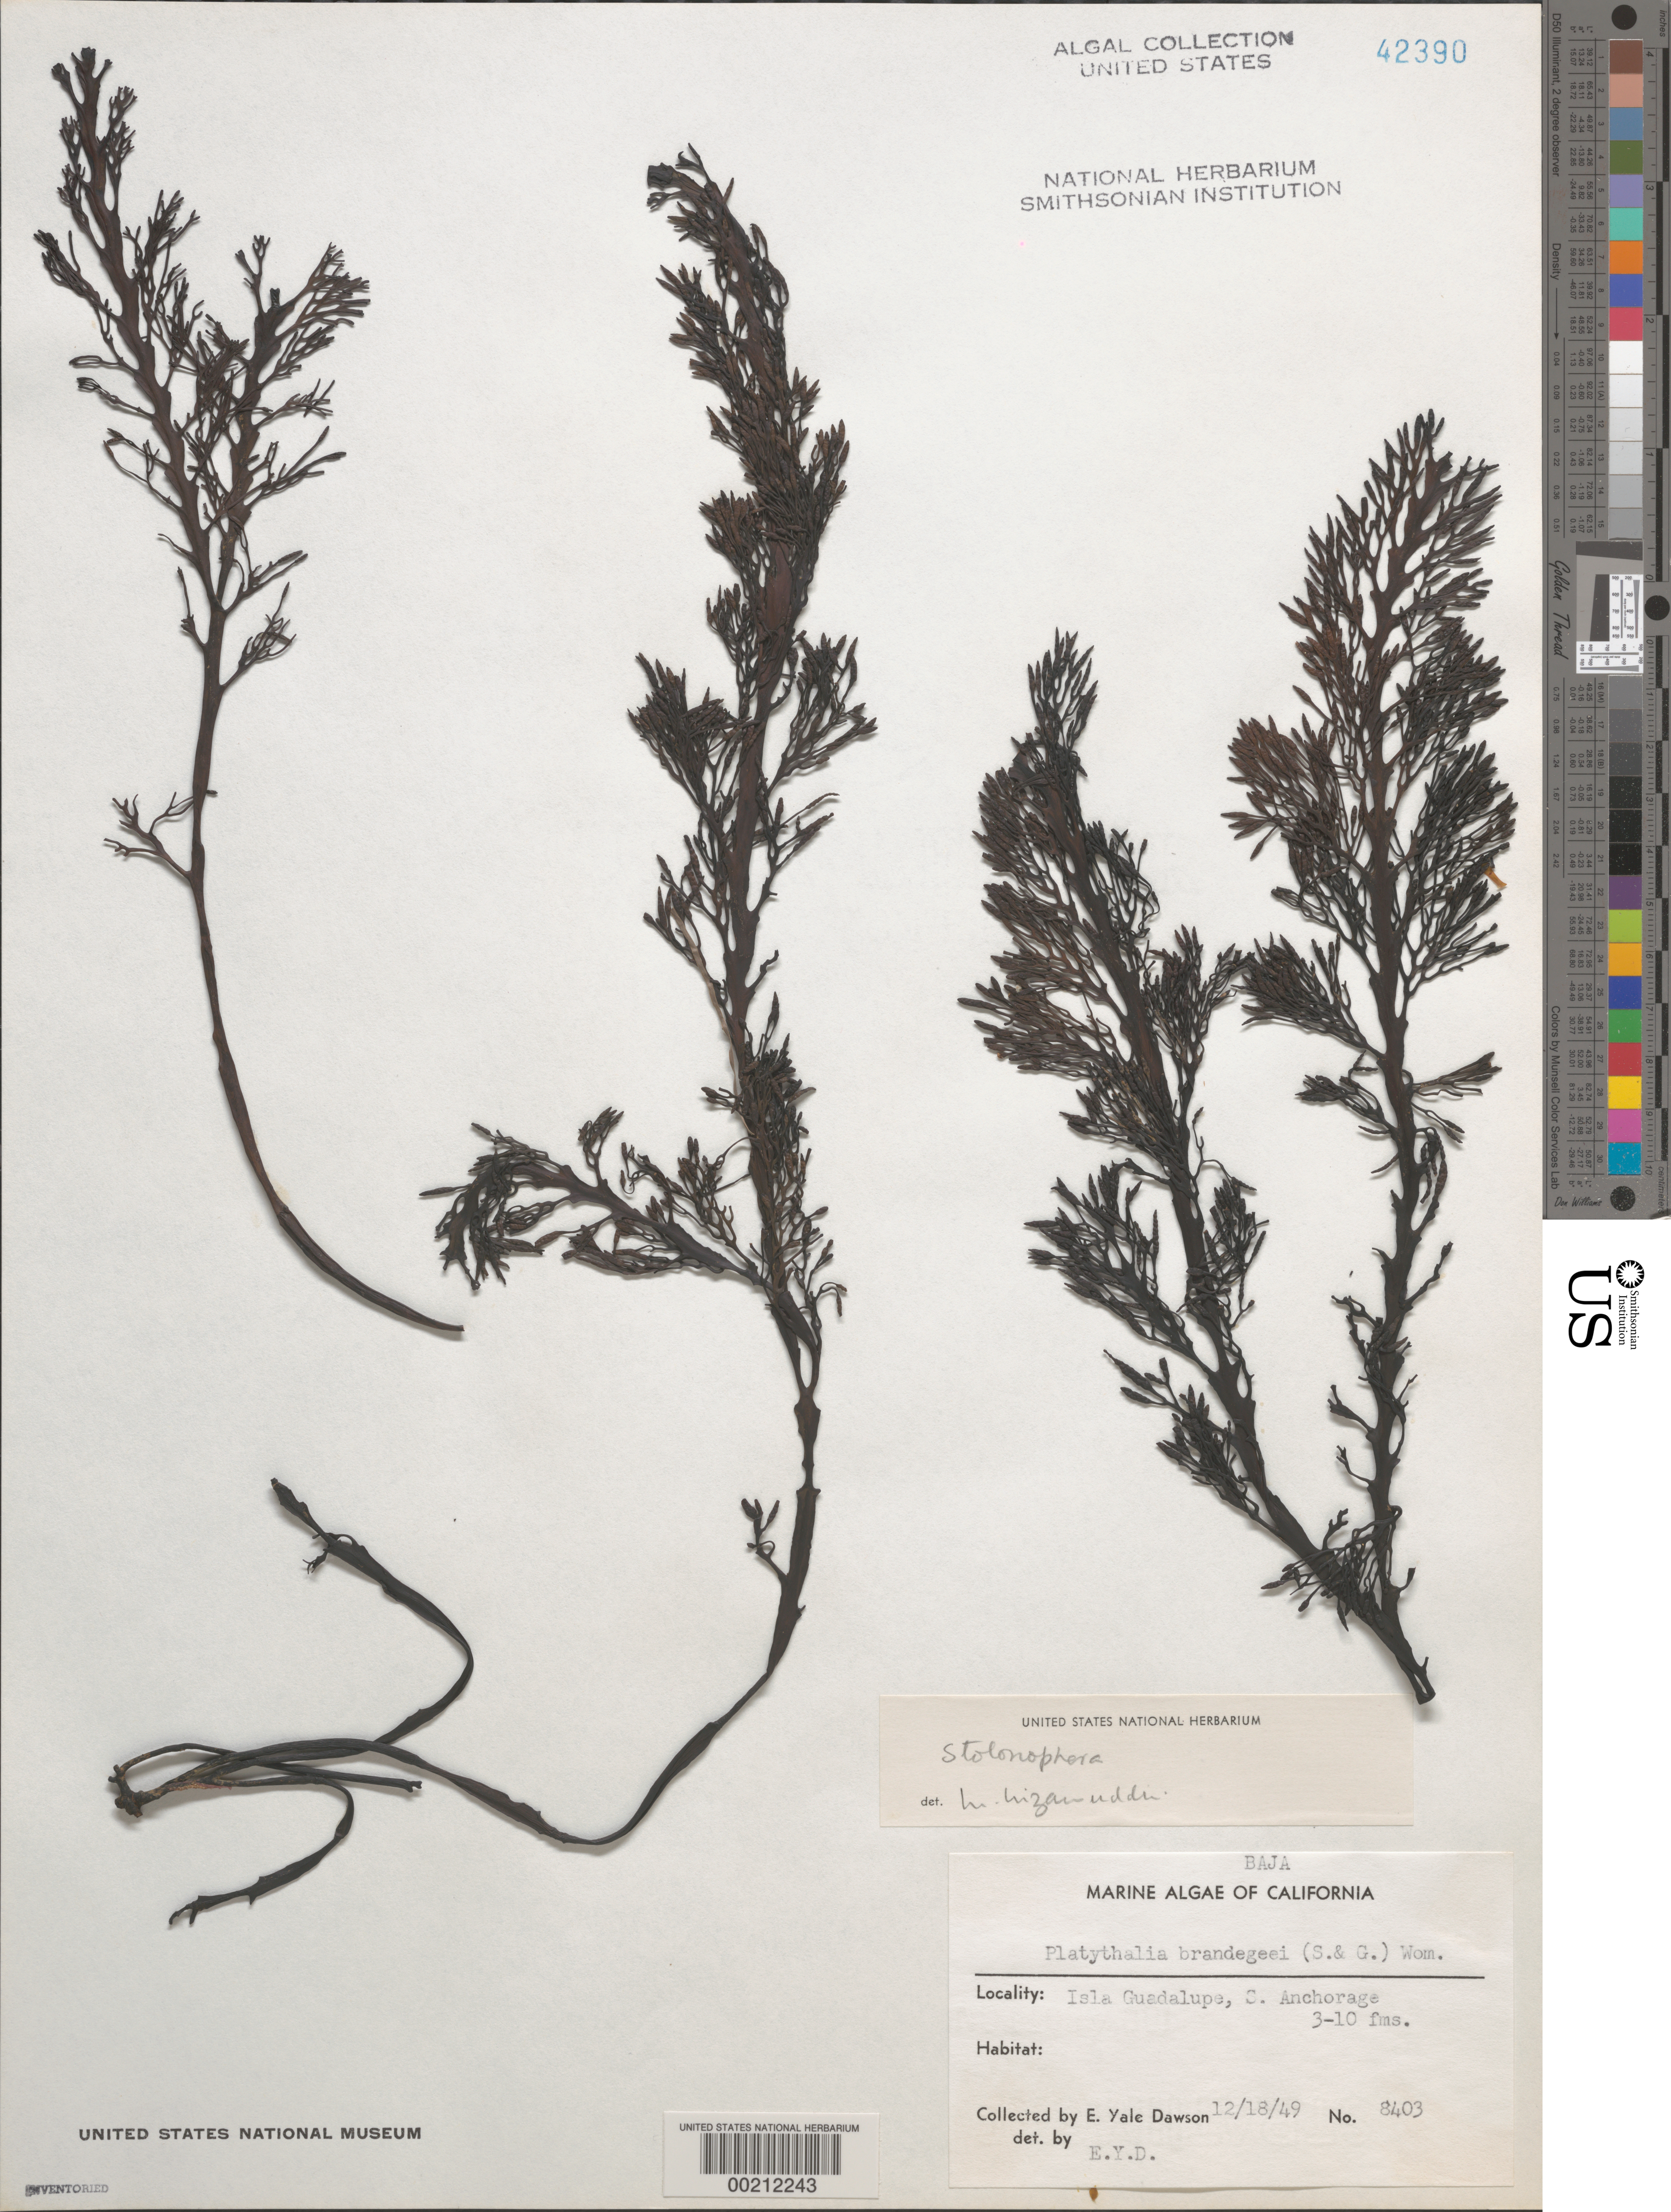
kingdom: Chromista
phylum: Ochrophyta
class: Phaeophyceae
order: Fucales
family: Sargassaceae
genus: Stolonophora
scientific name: Stolonophora brandegeei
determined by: Nizamuddin, M.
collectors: E. Y. Dawson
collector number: EYD 8403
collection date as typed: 18 Dec 1949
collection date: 1949-12-18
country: Mexico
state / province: Baja California Norte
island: Isla Guadalupe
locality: South anchorage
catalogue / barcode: US 42390